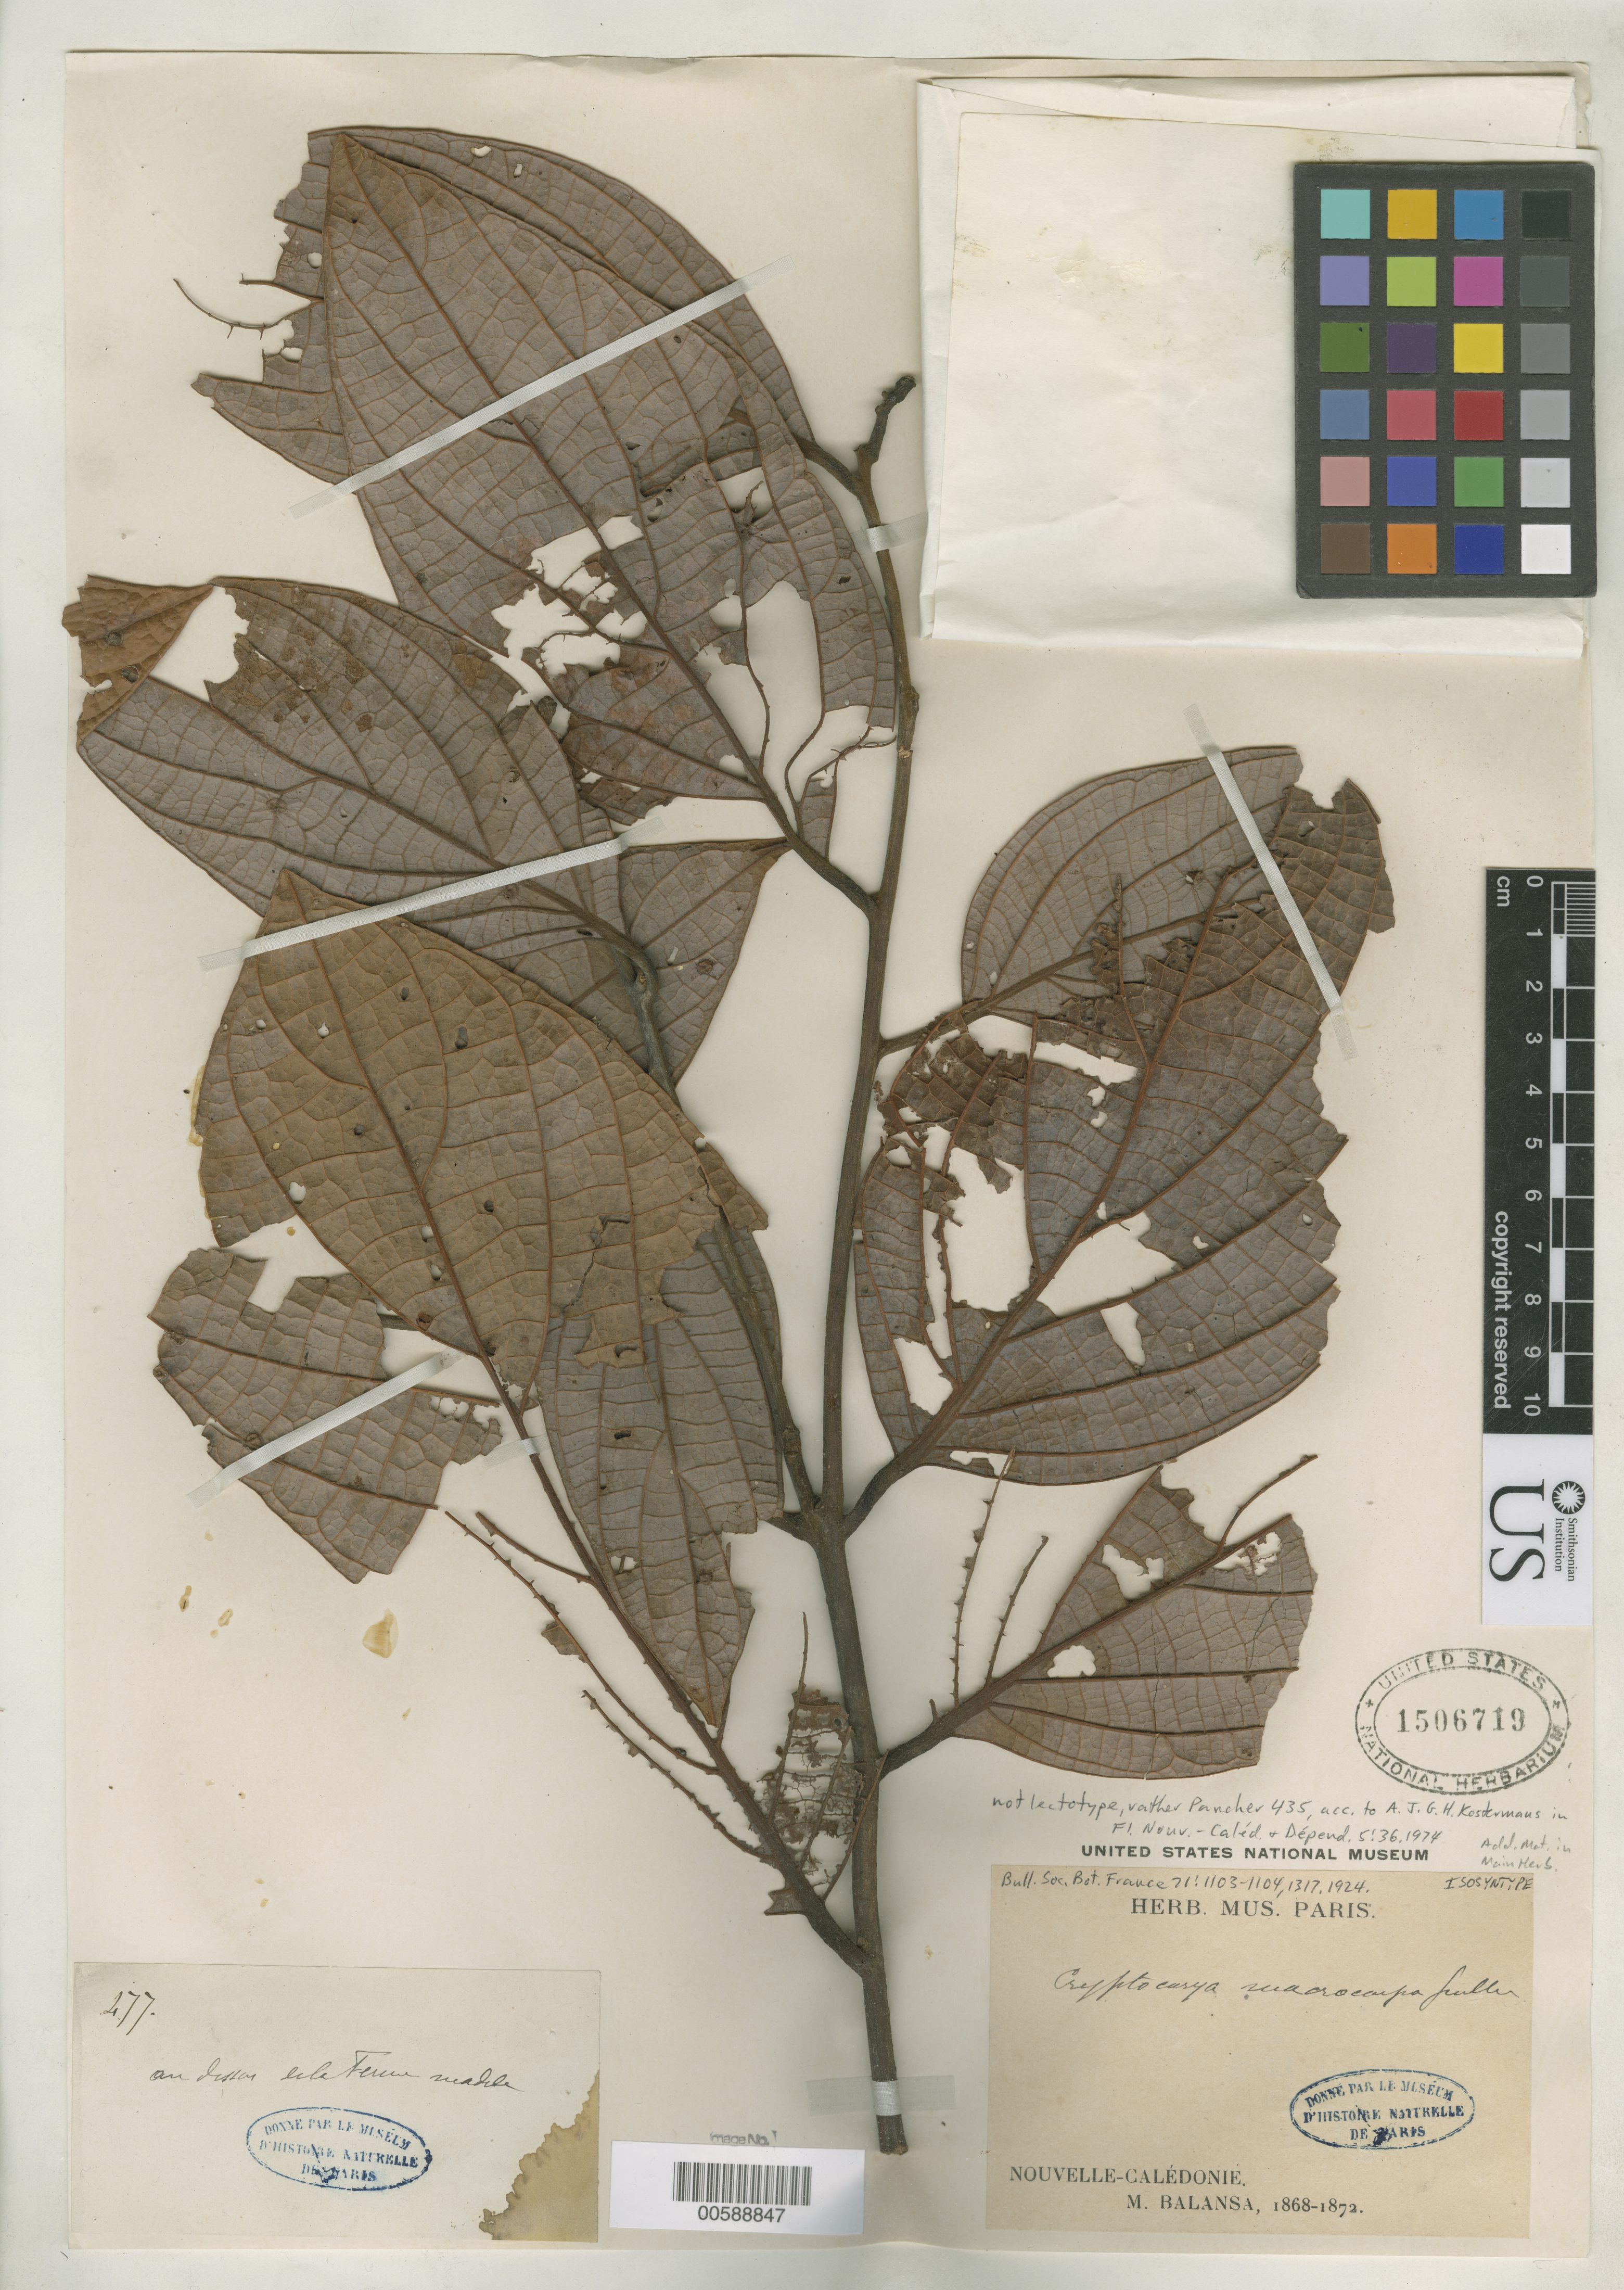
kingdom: Plantae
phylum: Tracheophyta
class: Magnoliopsida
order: Laurales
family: Lauraceae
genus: Cryptocarya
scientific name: Cryptocarya macrocarpa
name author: Guillaumin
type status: Isosyntype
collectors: B. Balansa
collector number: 477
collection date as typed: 1868 to -- --- 1872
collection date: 1868/1872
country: New Caledonia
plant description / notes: Lectotype is Pancher 435 acc. to A.J.G.H. Kostermans in Fl. Nouv.-Caled. & Depend. 5:36. 1974.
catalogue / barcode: US 1506719